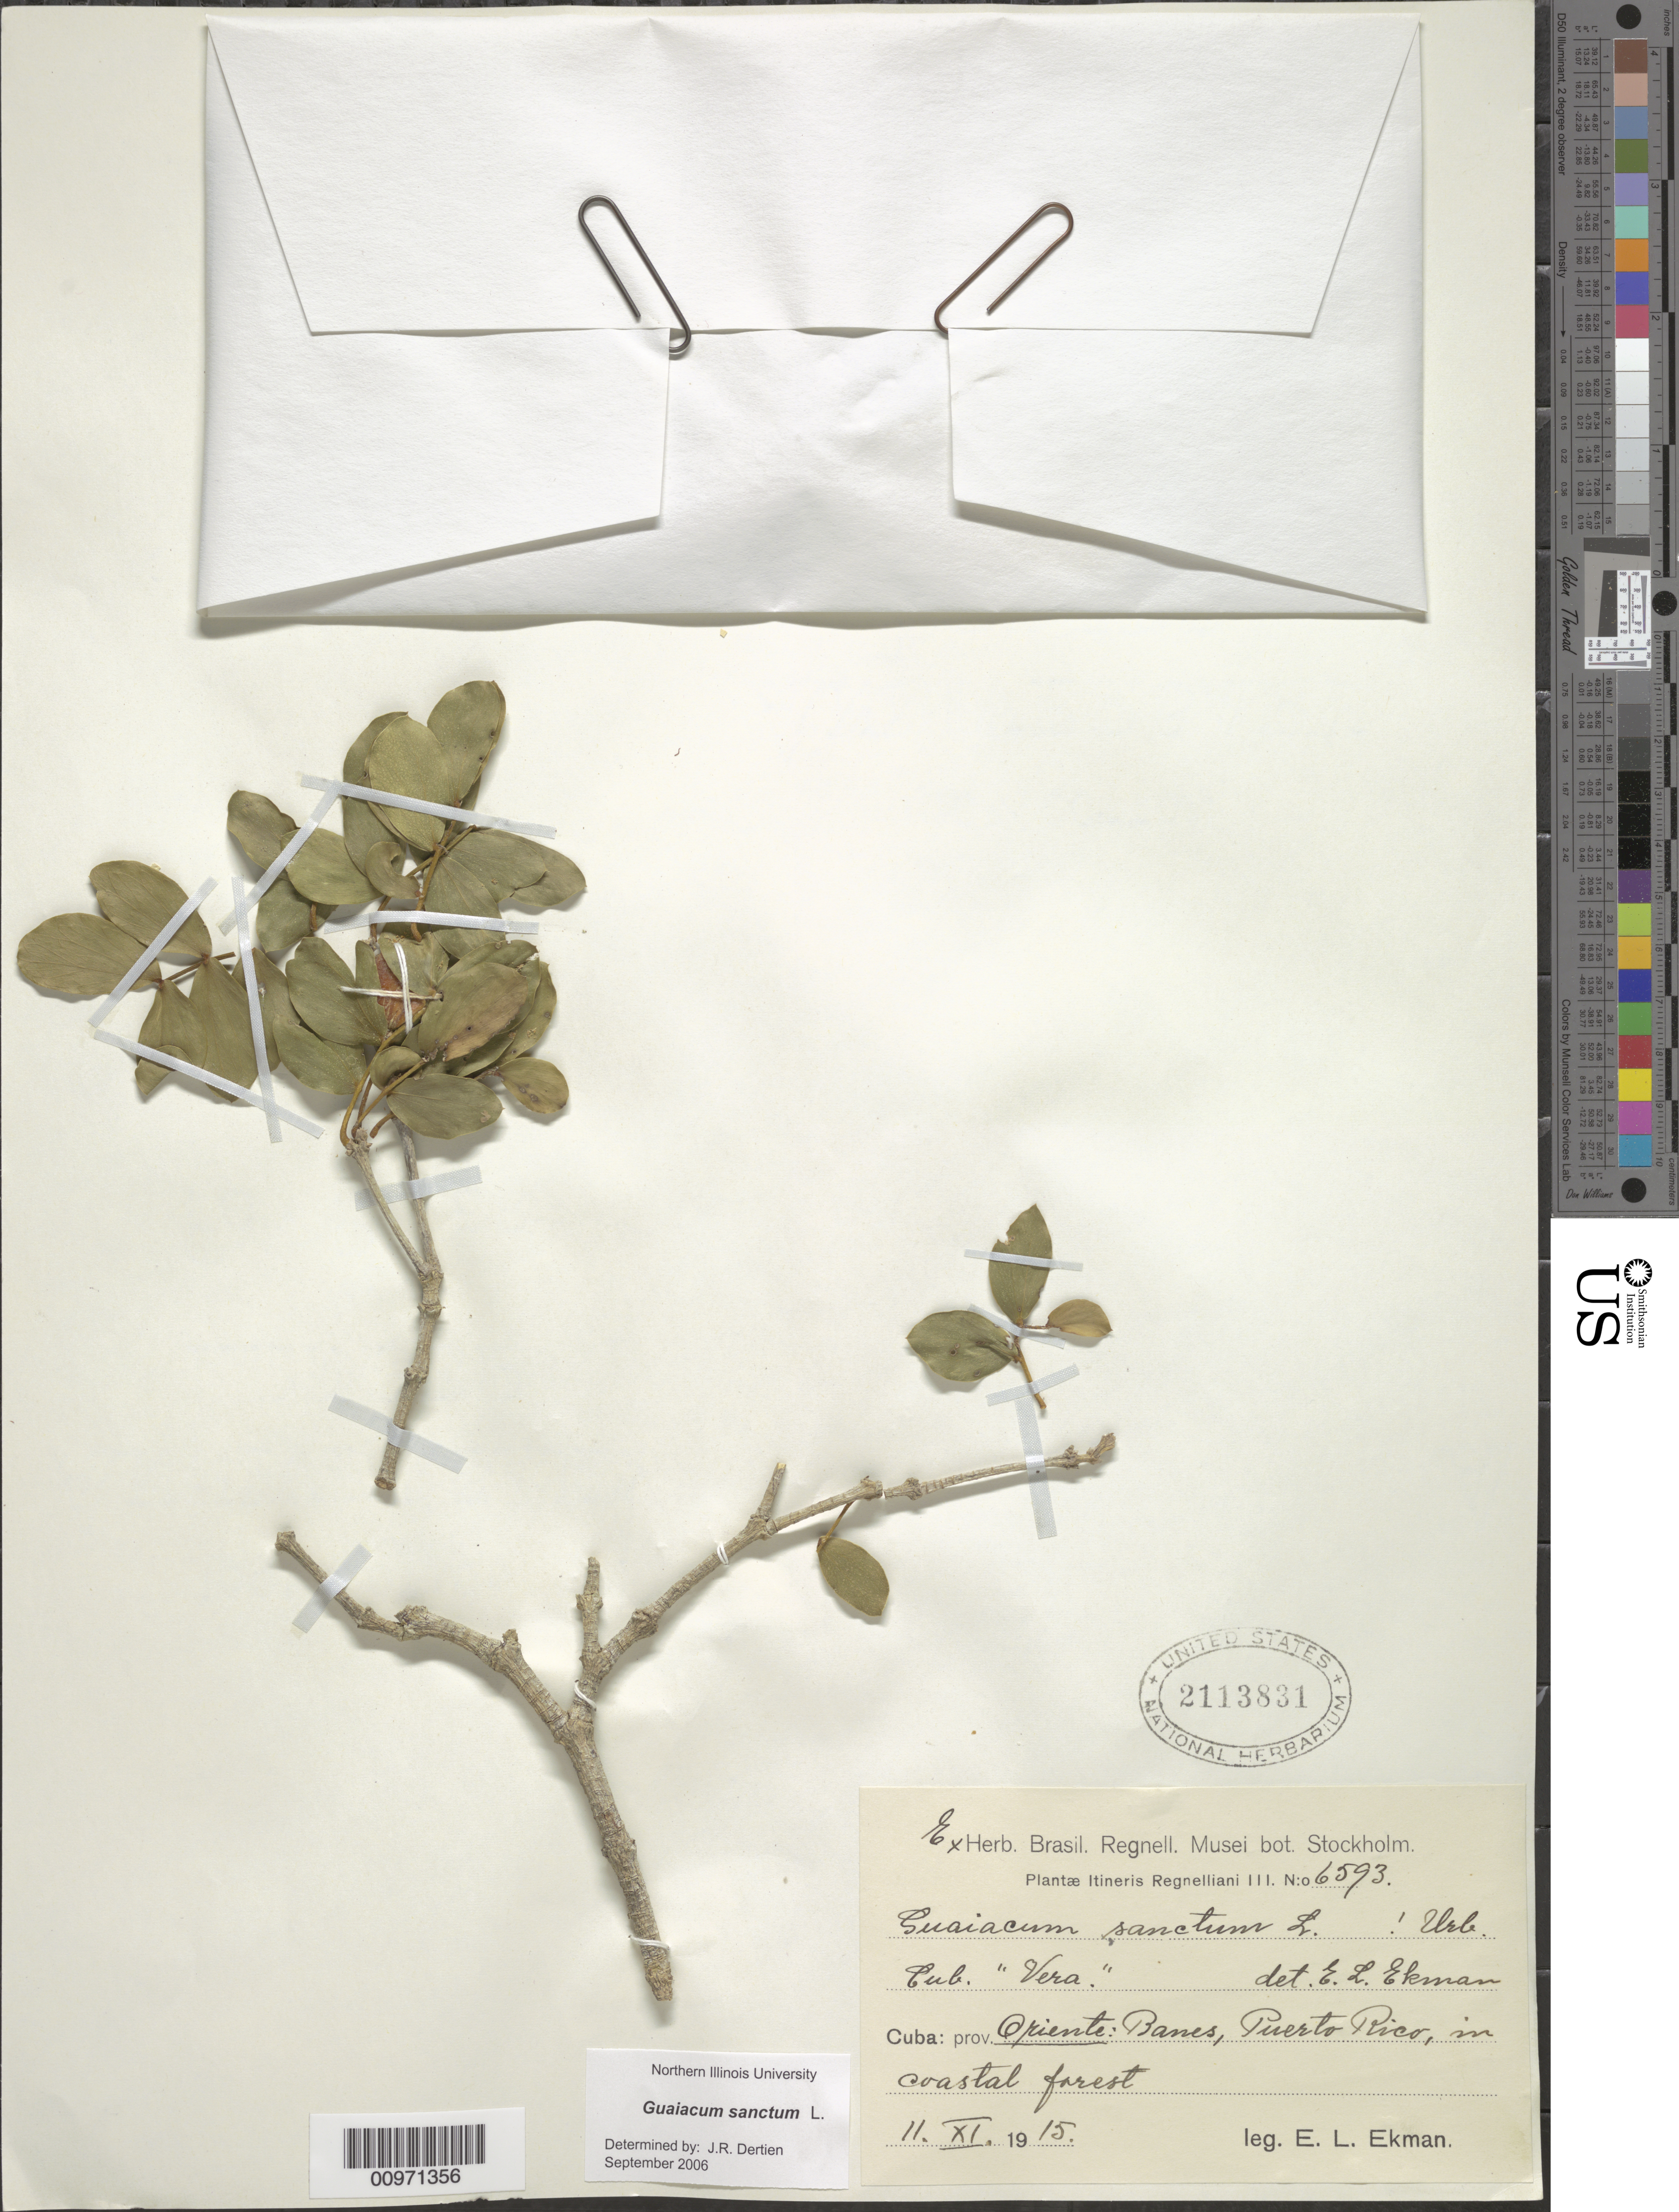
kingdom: Plantae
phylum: Tracheophyta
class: Magnoliopsida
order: Zygophyllales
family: Zygophyllaceae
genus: Guaiacum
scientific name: Guaiacum sanctum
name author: L.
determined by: Dertien, J. R.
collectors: E. L. Ekman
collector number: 6593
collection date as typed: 11 Nov 1915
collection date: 1915-11-11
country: Cuba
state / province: Oriente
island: Cuba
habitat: Coastal forest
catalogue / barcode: US 2113831